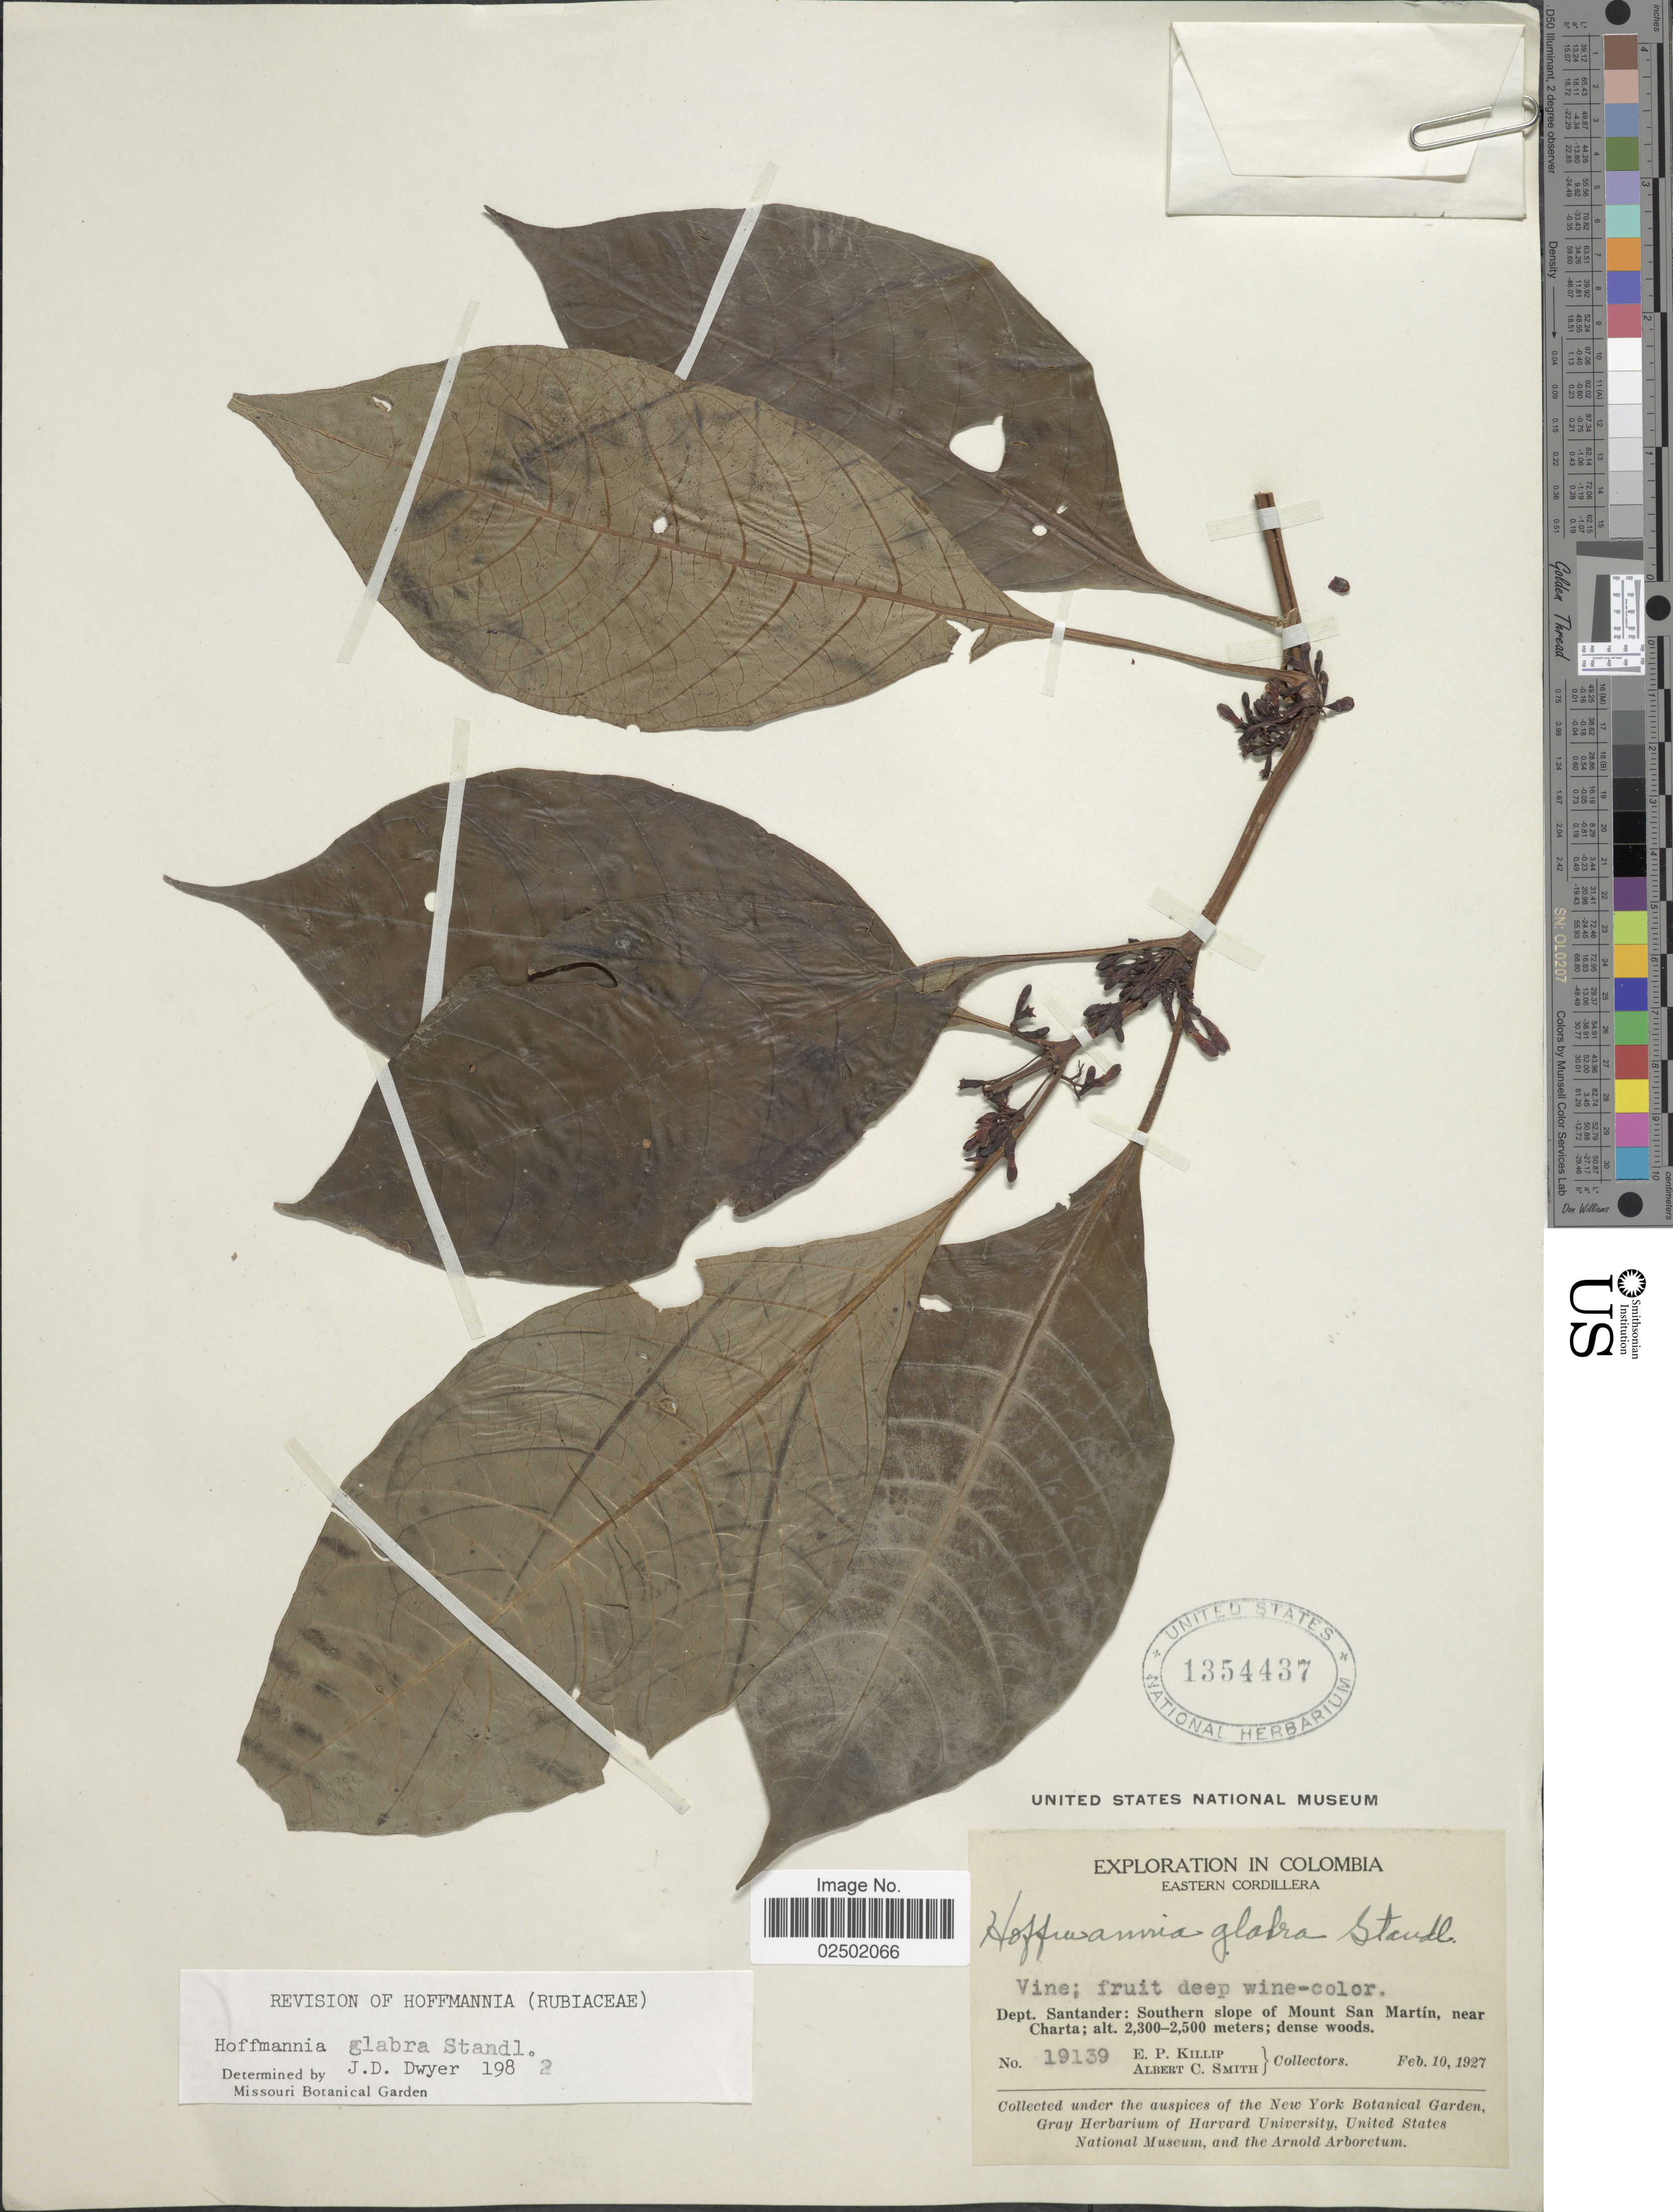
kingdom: Plantae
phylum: Tracheophyta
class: Magnoliopsida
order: Gentianales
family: Rubiaceae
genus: Hoffmannia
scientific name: Hoffmannia glabra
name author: Standl.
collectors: E. P. Killip & A. C. Smith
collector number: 19139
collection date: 1927-02-10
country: Colombia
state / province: Santander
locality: Eastern Cordillera. Dept. Santander: Southern slope of Mount San Martin, near Charta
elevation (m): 2300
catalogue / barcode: US 1354437